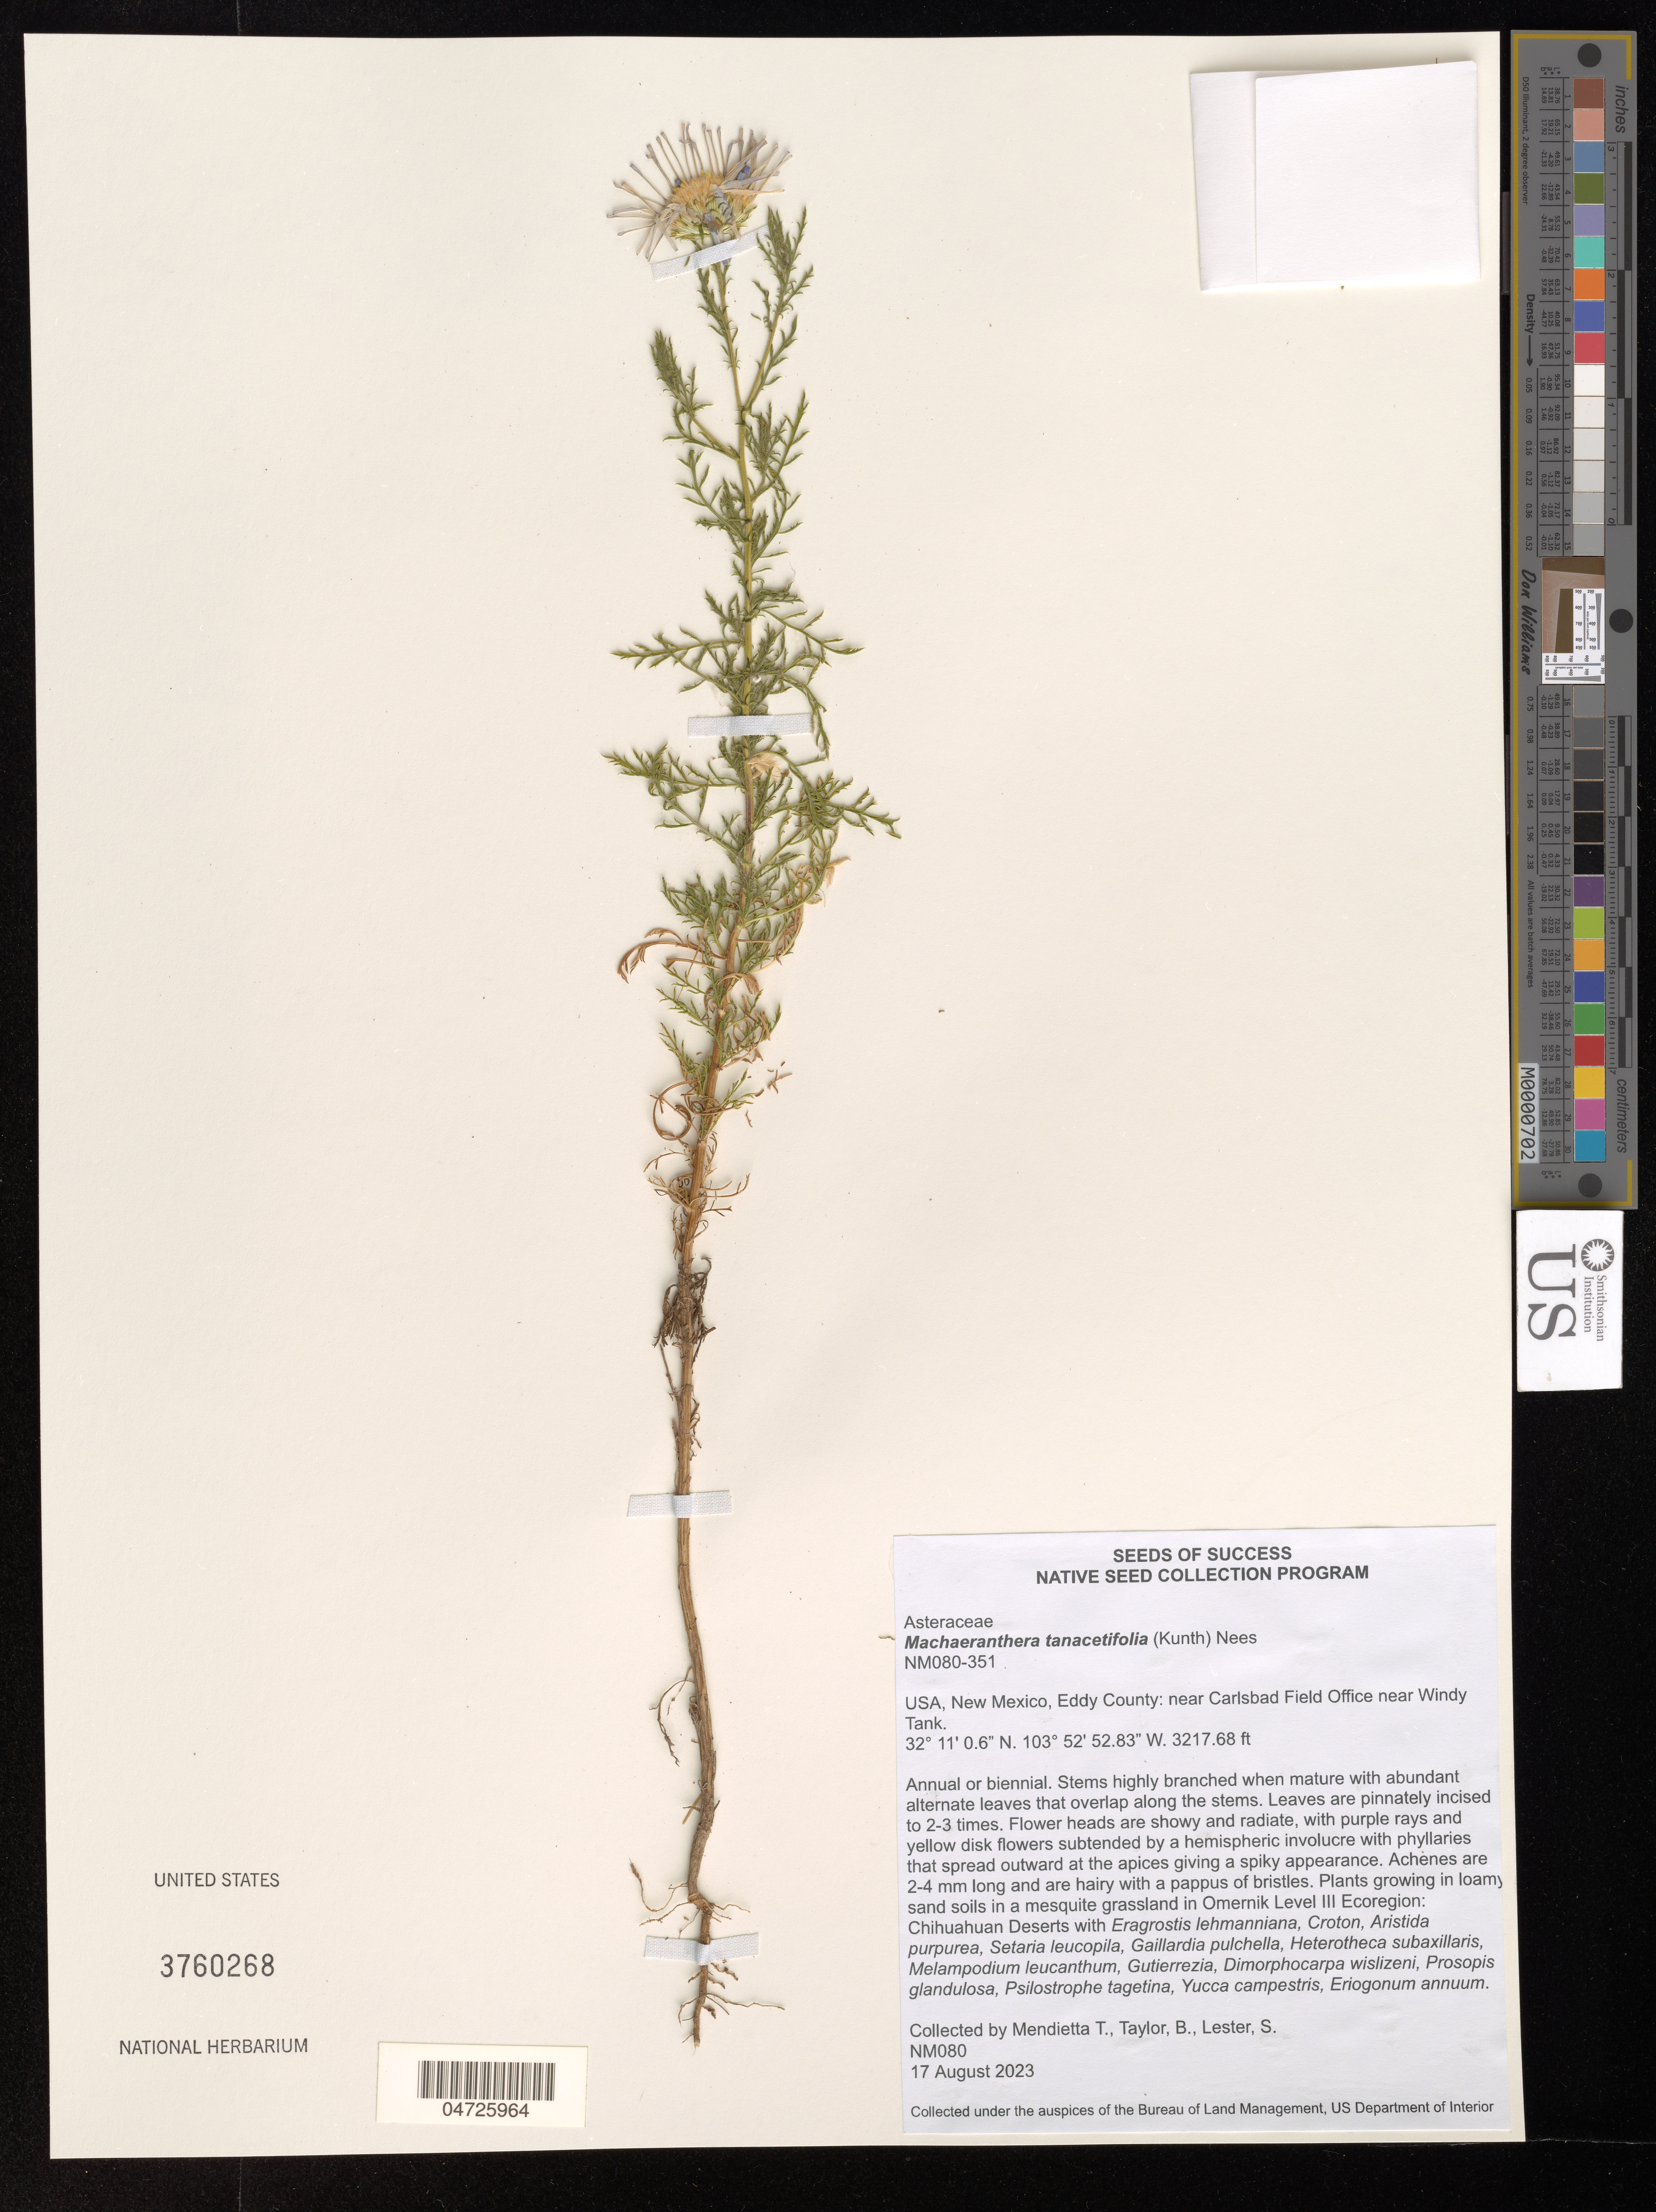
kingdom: Plantae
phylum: Tracheophyta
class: Magnoliopsida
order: Asterales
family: Asteraceae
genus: Machaeranthera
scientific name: Machaeranthera tanacetifolia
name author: (Kunth) Nees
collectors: T. Mendietta & B. Taylor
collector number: NM080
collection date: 2023-08-17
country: United States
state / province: New Mexico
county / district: Eddy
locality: Eddy County: near Carlsbad Field Office near Windy Tank.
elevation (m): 980.75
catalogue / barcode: US 3760268